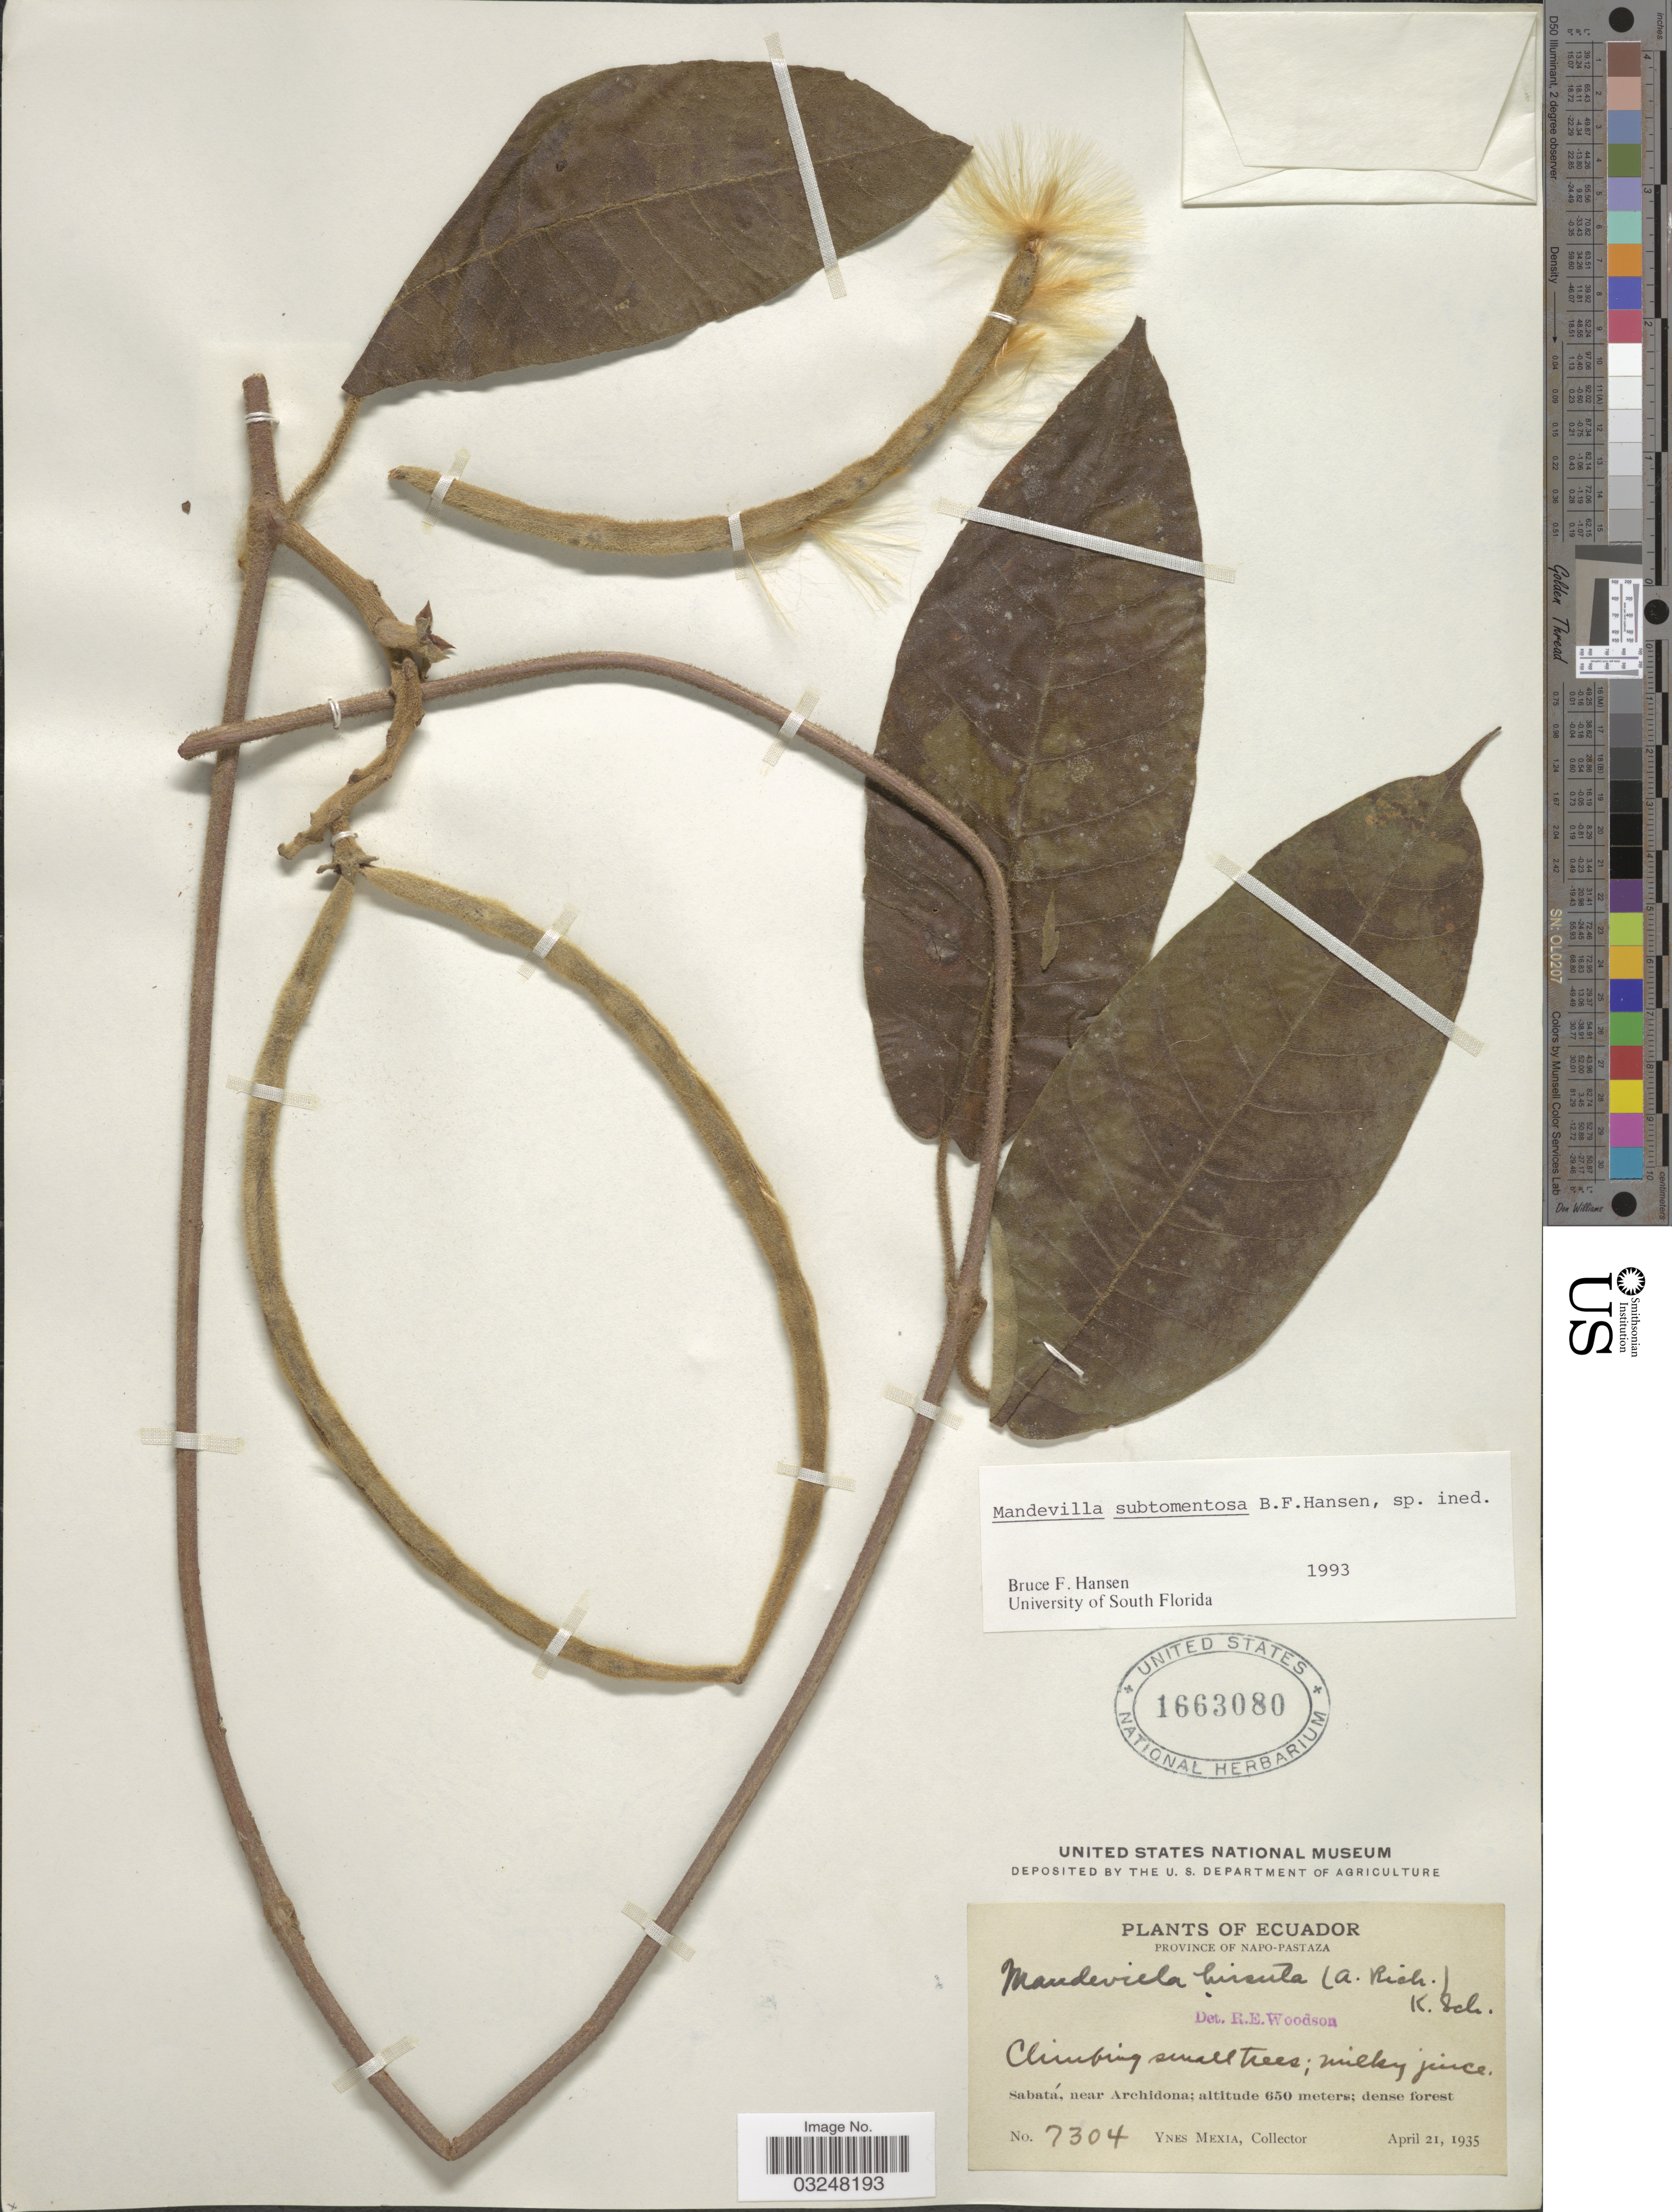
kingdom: Plantae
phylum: Tracheophyta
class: Magnoliopsida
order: Gentianales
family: Apocynaceae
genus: Mandevilla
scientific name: Mandevilla subtomentosa B.F. Hansen sp. nov. ined.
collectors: Y. Mexia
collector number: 7304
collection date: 1935-04-21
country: Ecuador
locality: Province of Napo-Pastaza. Sabatá, near Archidona.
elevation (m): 650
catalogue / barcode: US 1663080